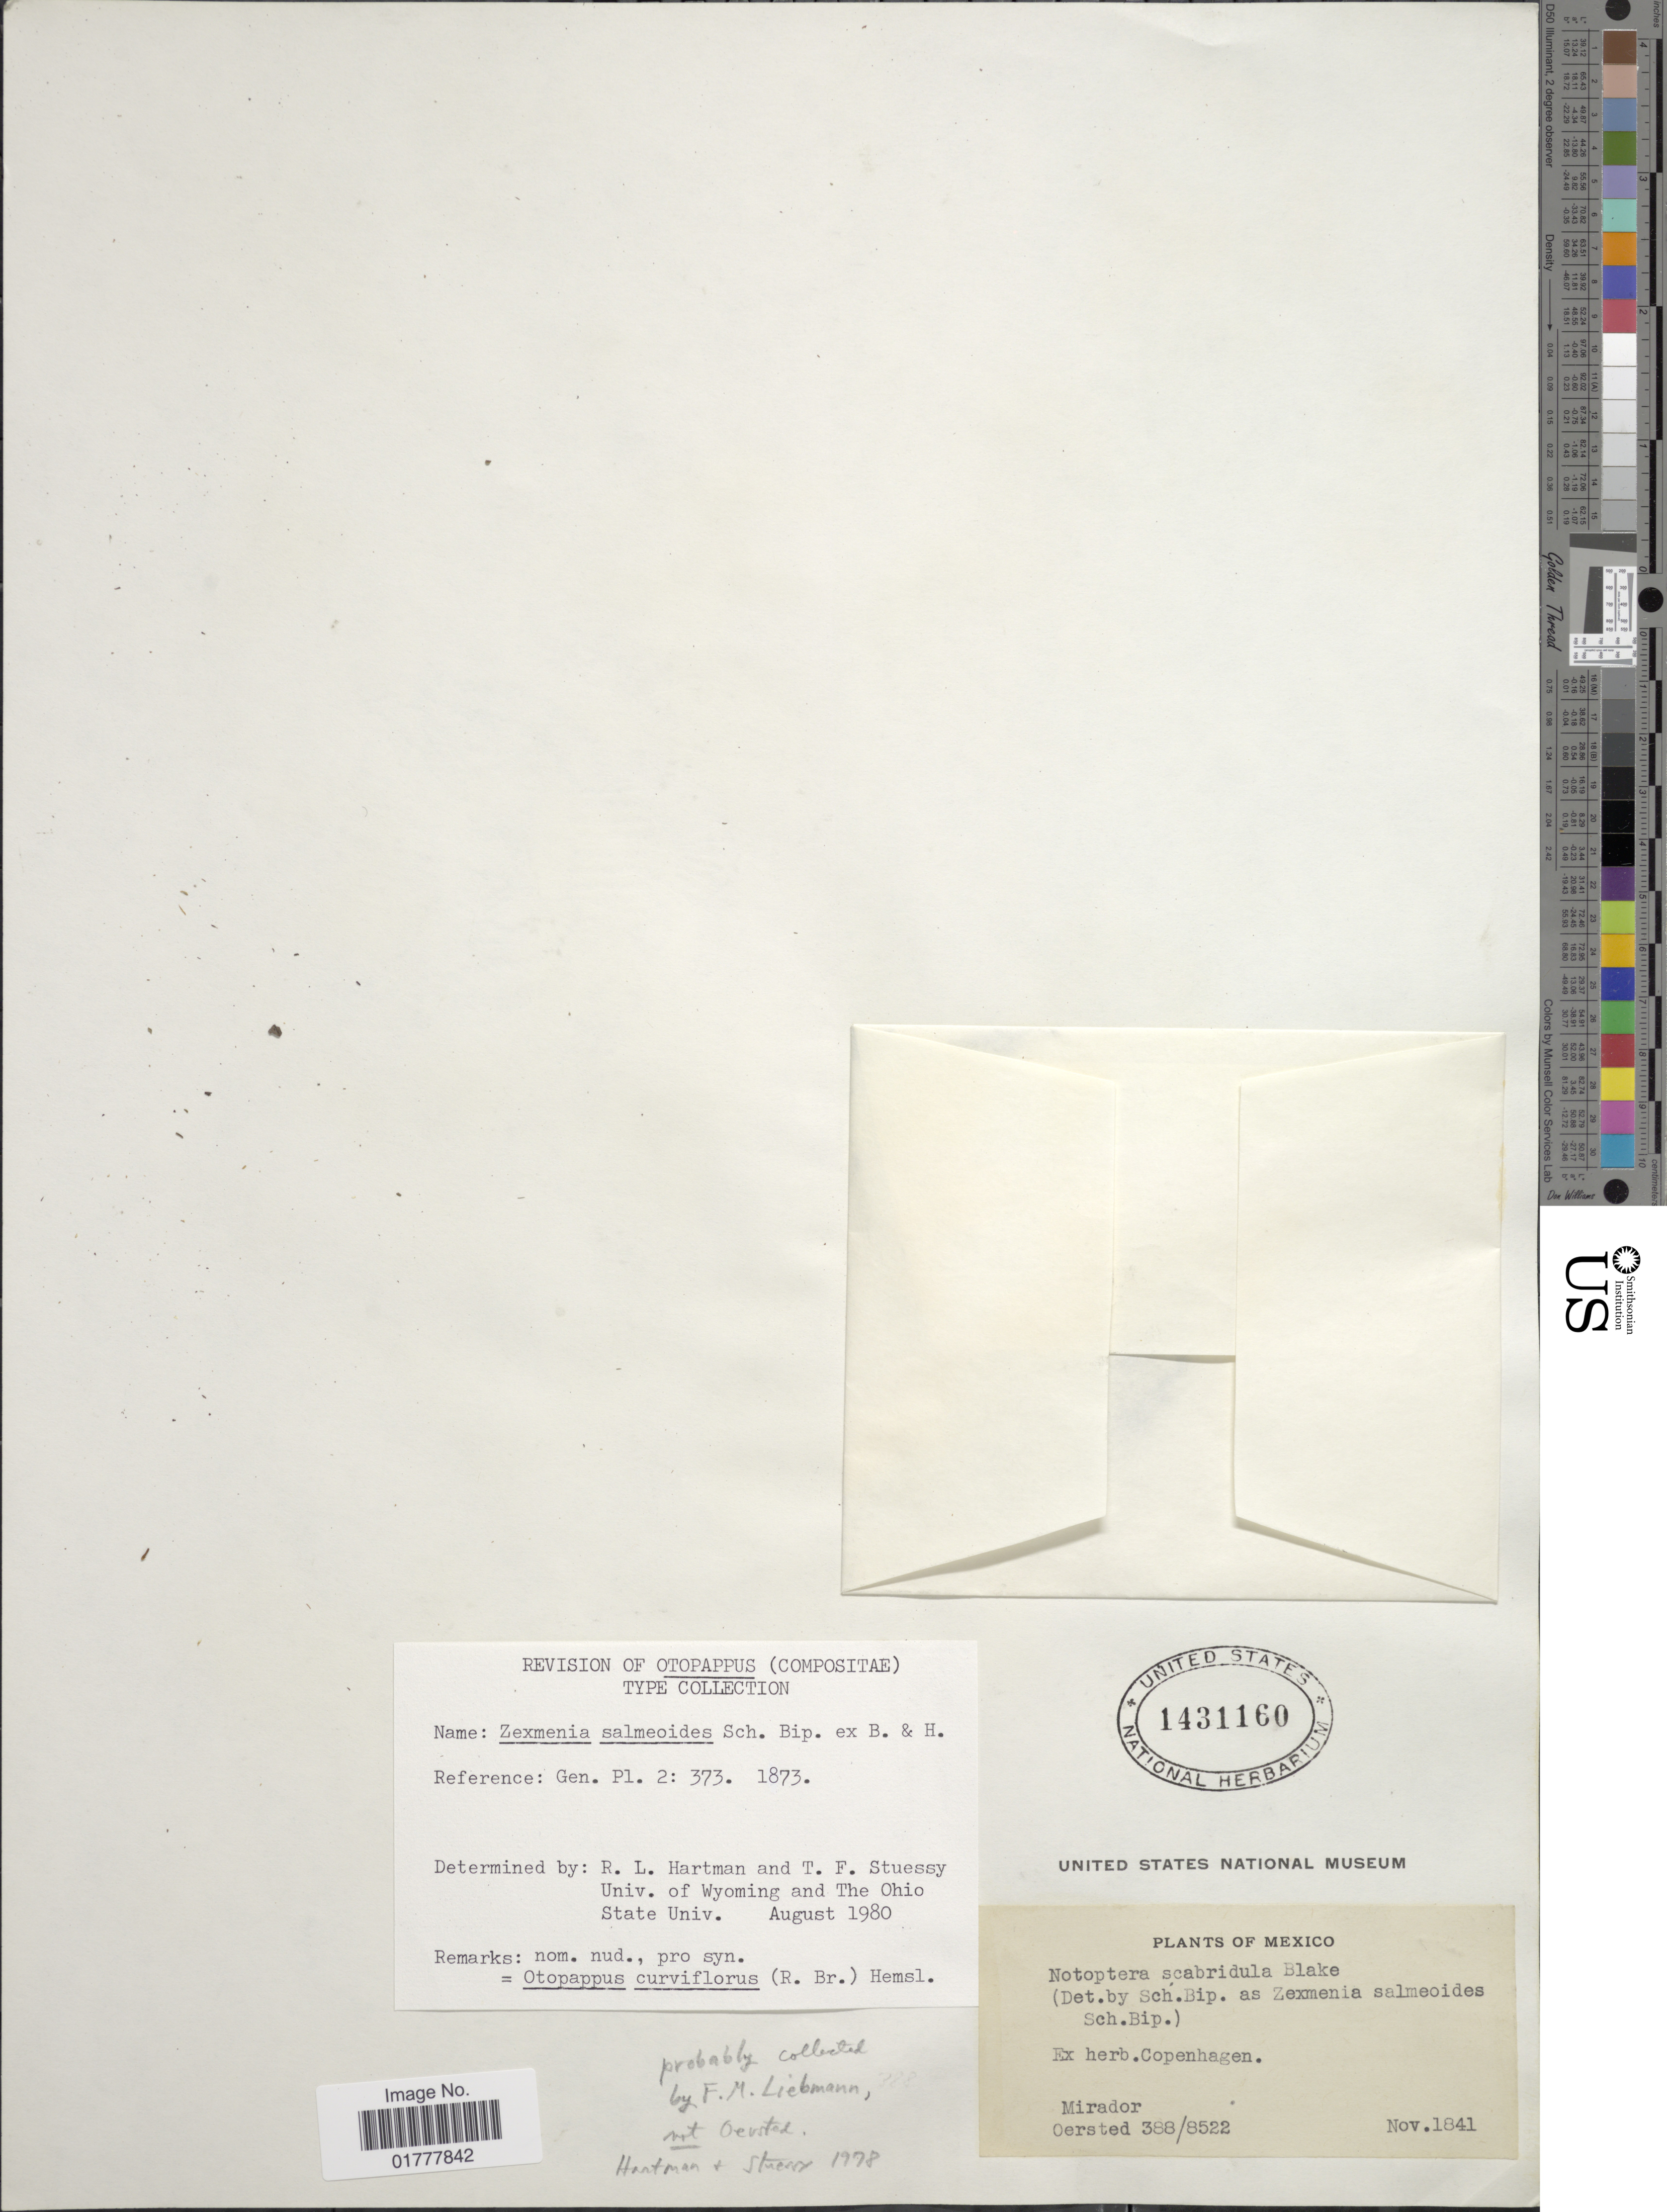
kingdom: Plantae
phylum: Tracheophyta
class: Magnoliopsida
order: Asterales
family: Asteraceae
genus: Otopappus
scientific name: Otopappus curviflorus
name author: (R. Br.) Hemsl.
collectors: Liebmann, --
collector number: Oersted 388/8522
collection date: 1841-11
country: Mexico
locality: Mirador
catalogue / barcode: US 1431160